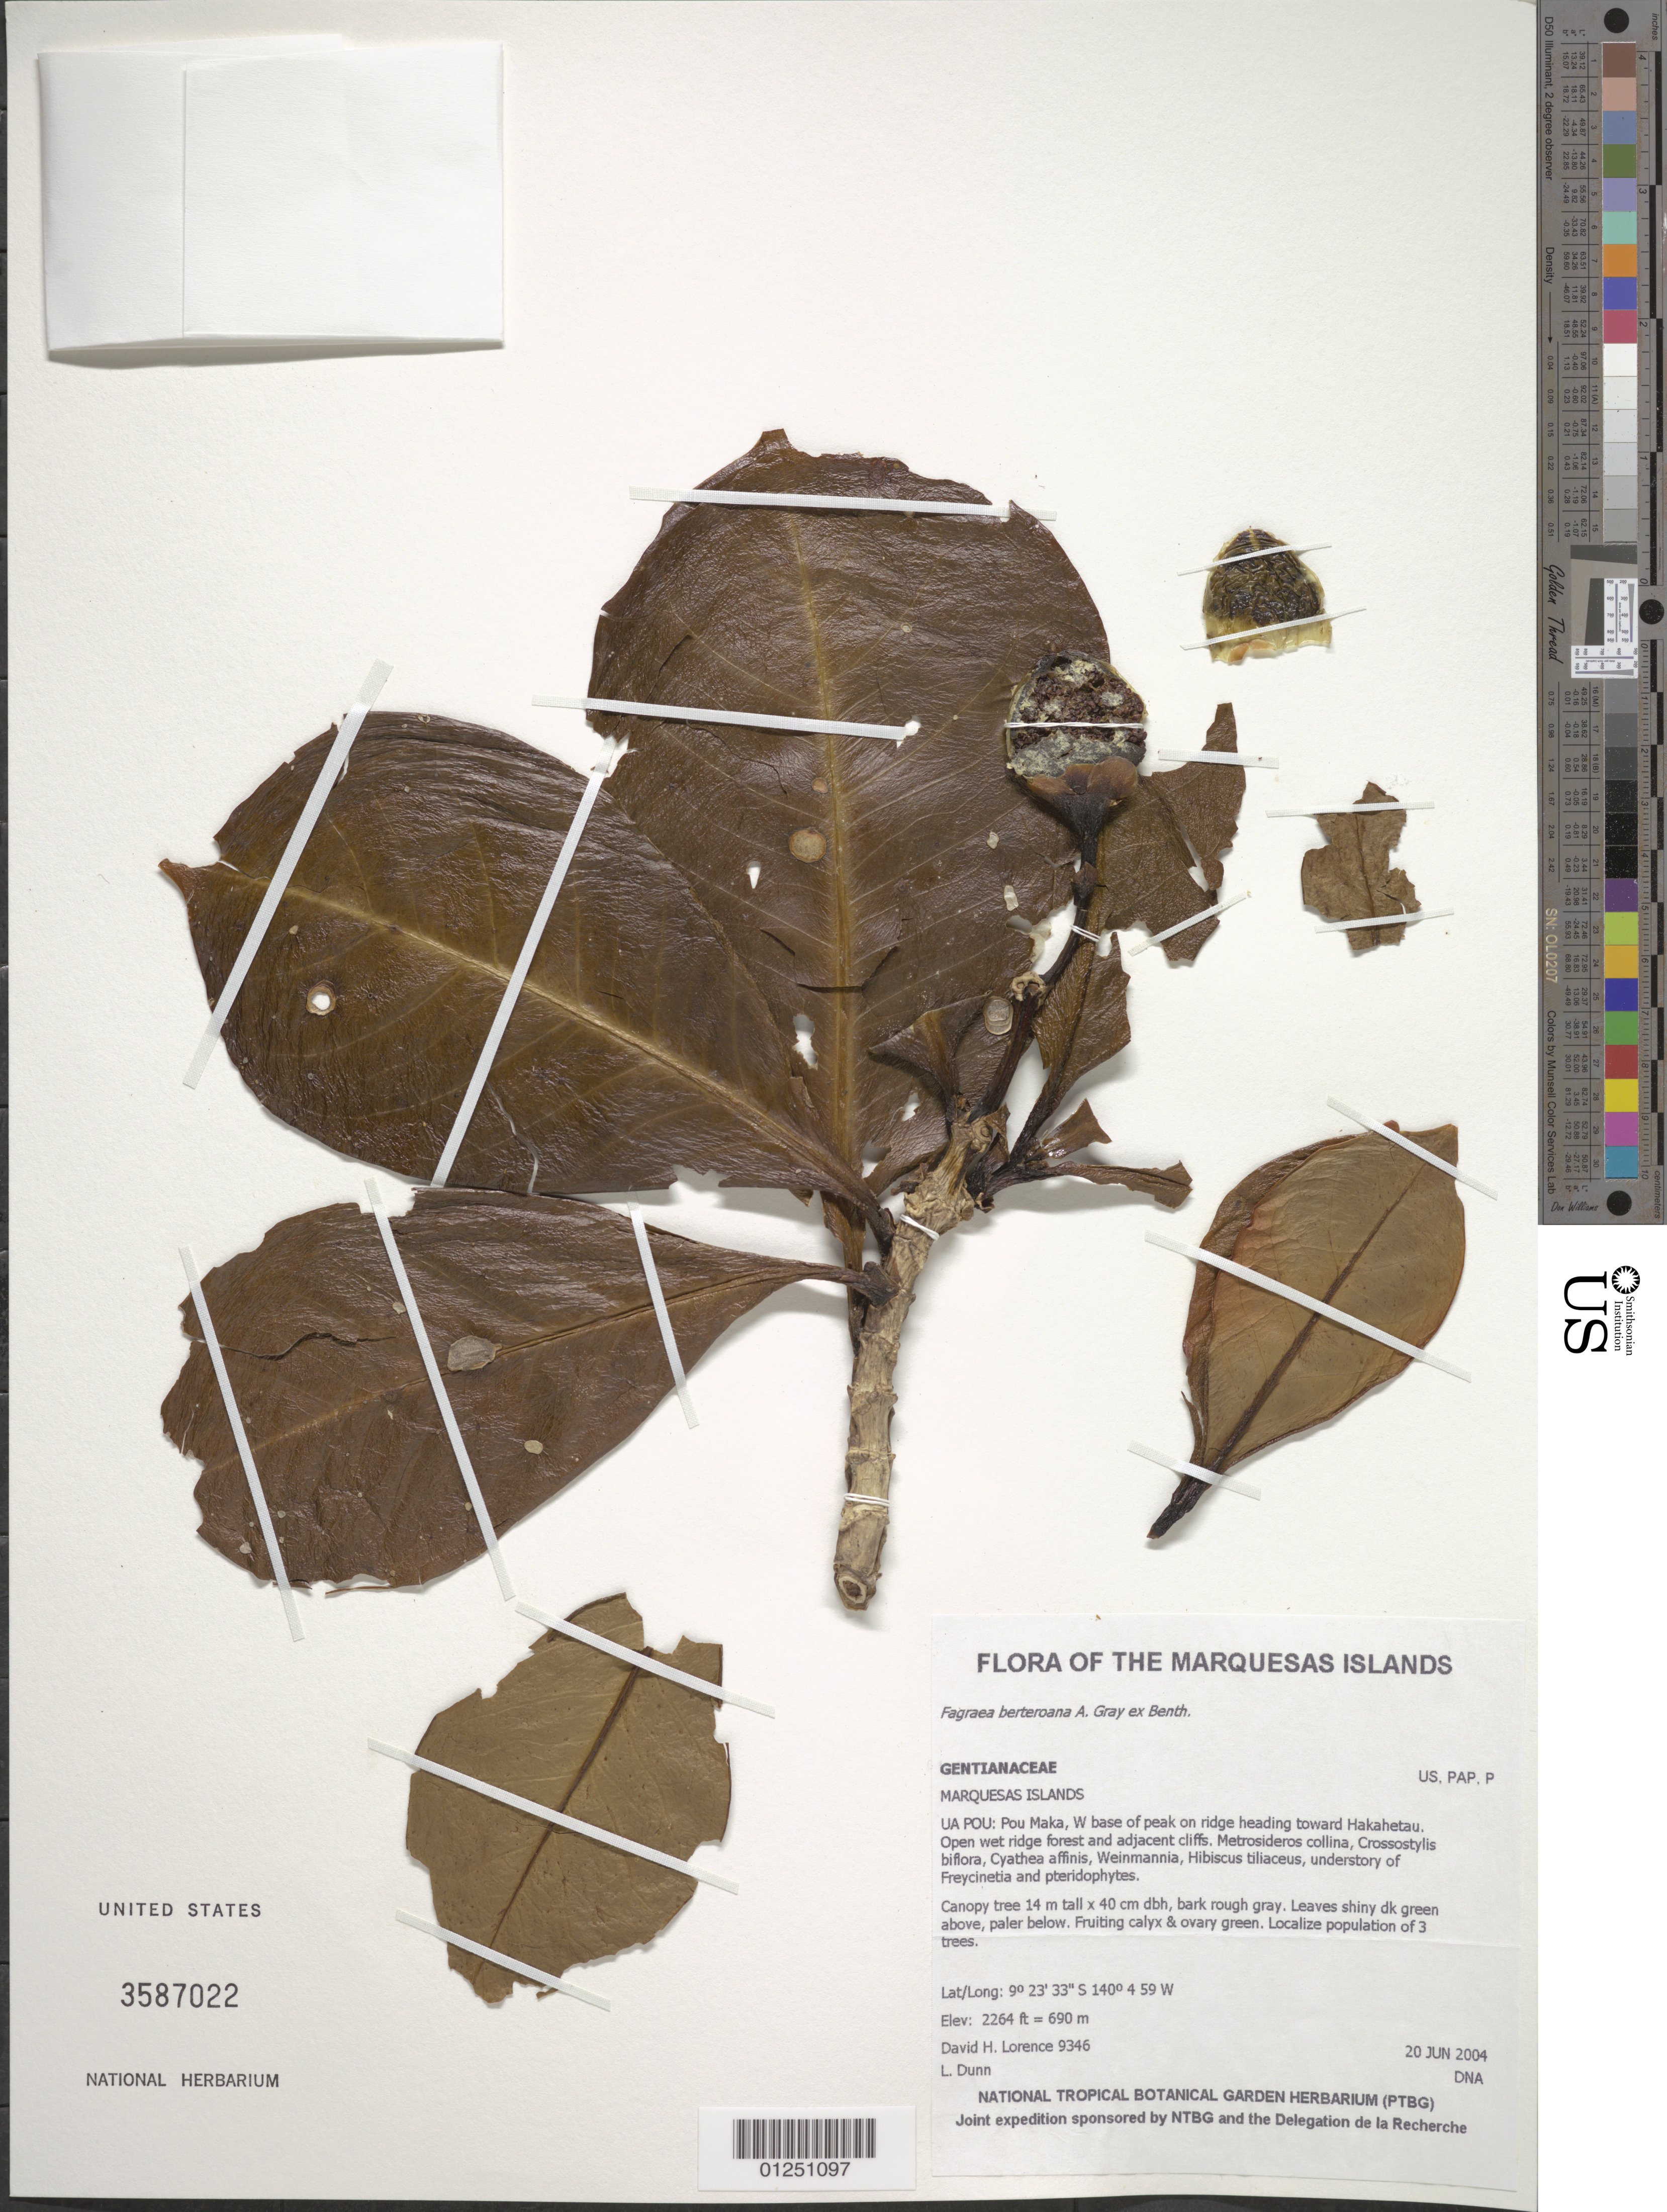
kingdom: Plantae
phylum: Tracheophyta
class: Magnoliopsida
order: Gentianales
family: Gentianaceae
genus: Fagraea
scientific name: Fagraea berteroana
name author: A. Gray ex Benth.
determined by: Lorence, David H., (PTBG), National Tropical Botanical Garden (UNITED STATES)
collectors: D. Lorence & L. Dunn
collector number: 9346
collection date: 2004-06-20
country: French Polynesia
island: Ua Pou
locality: Pou Maka, W base of peak on ridge heading toward Hakahetau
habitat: Open wet ridge forest and adjacent cliffs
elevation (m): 690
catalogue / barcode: US 3587022